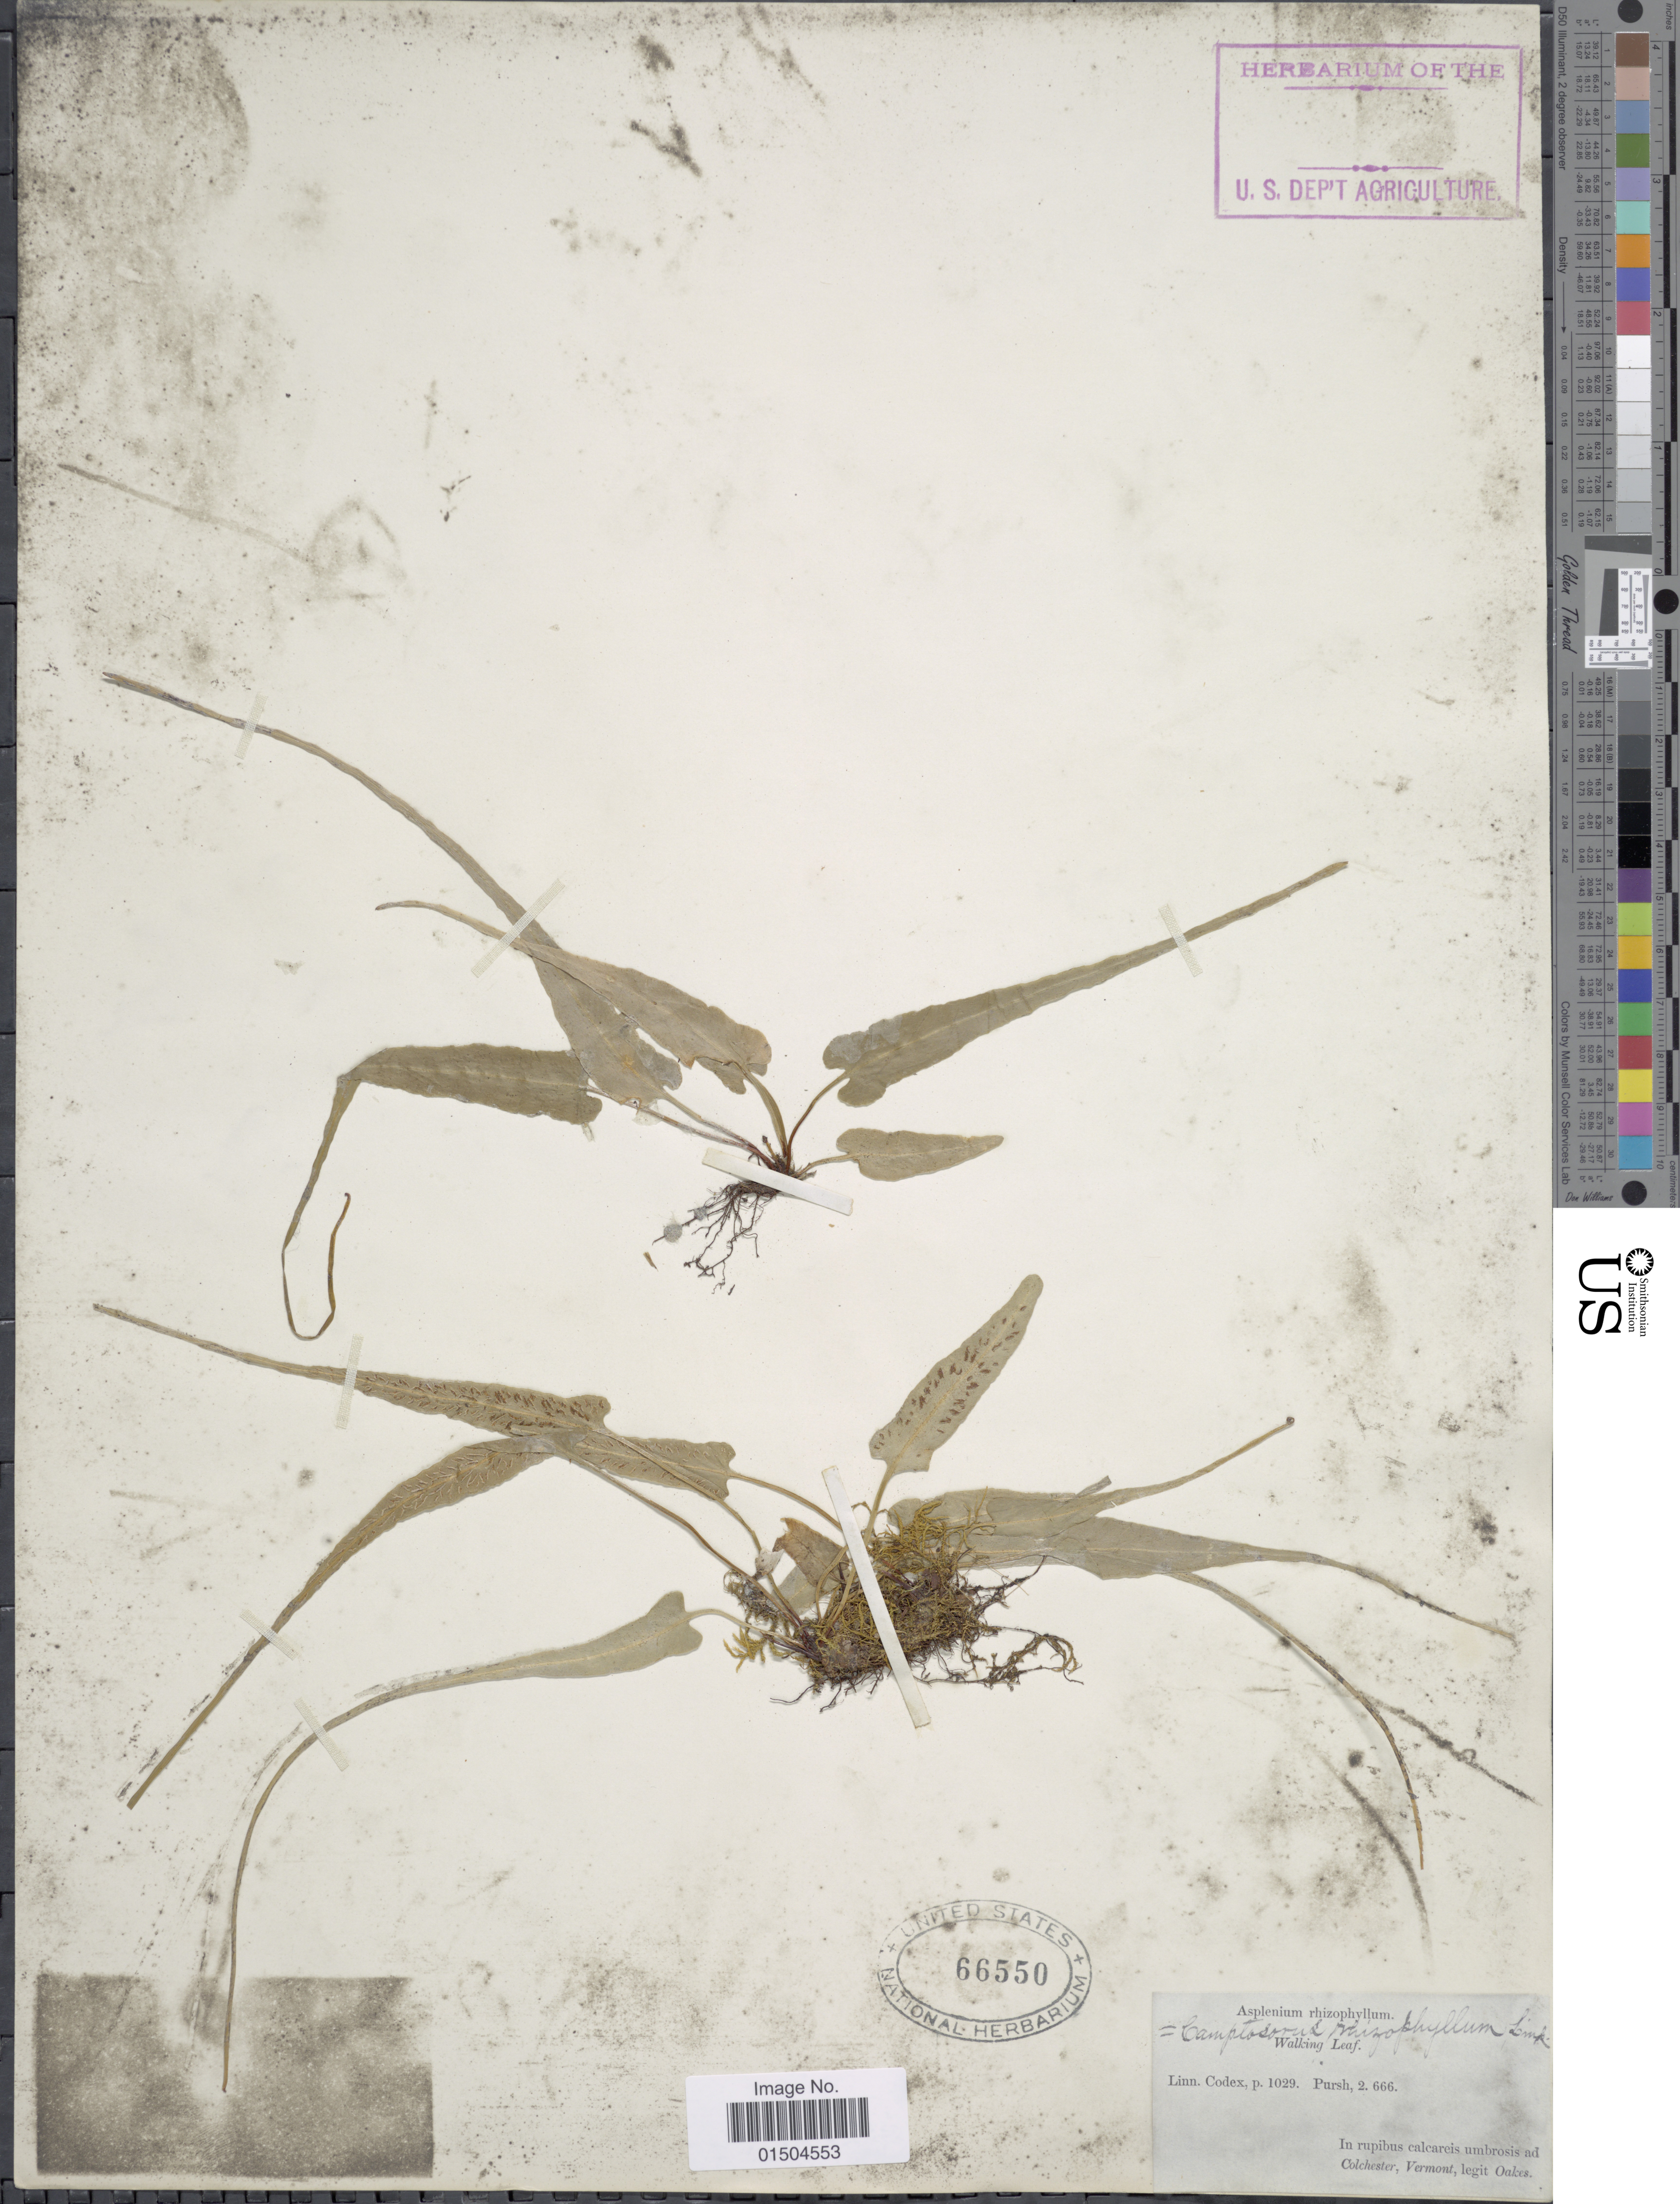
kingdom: Plantae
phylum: Tracheophyta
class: Polypodiopsida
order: Polypodiales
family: Aspleniaceae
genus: Asplenium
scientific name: Asplenium rhizophyllum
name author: L.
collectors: -. Oakes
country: United States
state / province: Vermont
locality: In rupibus calcareis umbrosis ad Colchester.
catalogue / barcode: US 66550